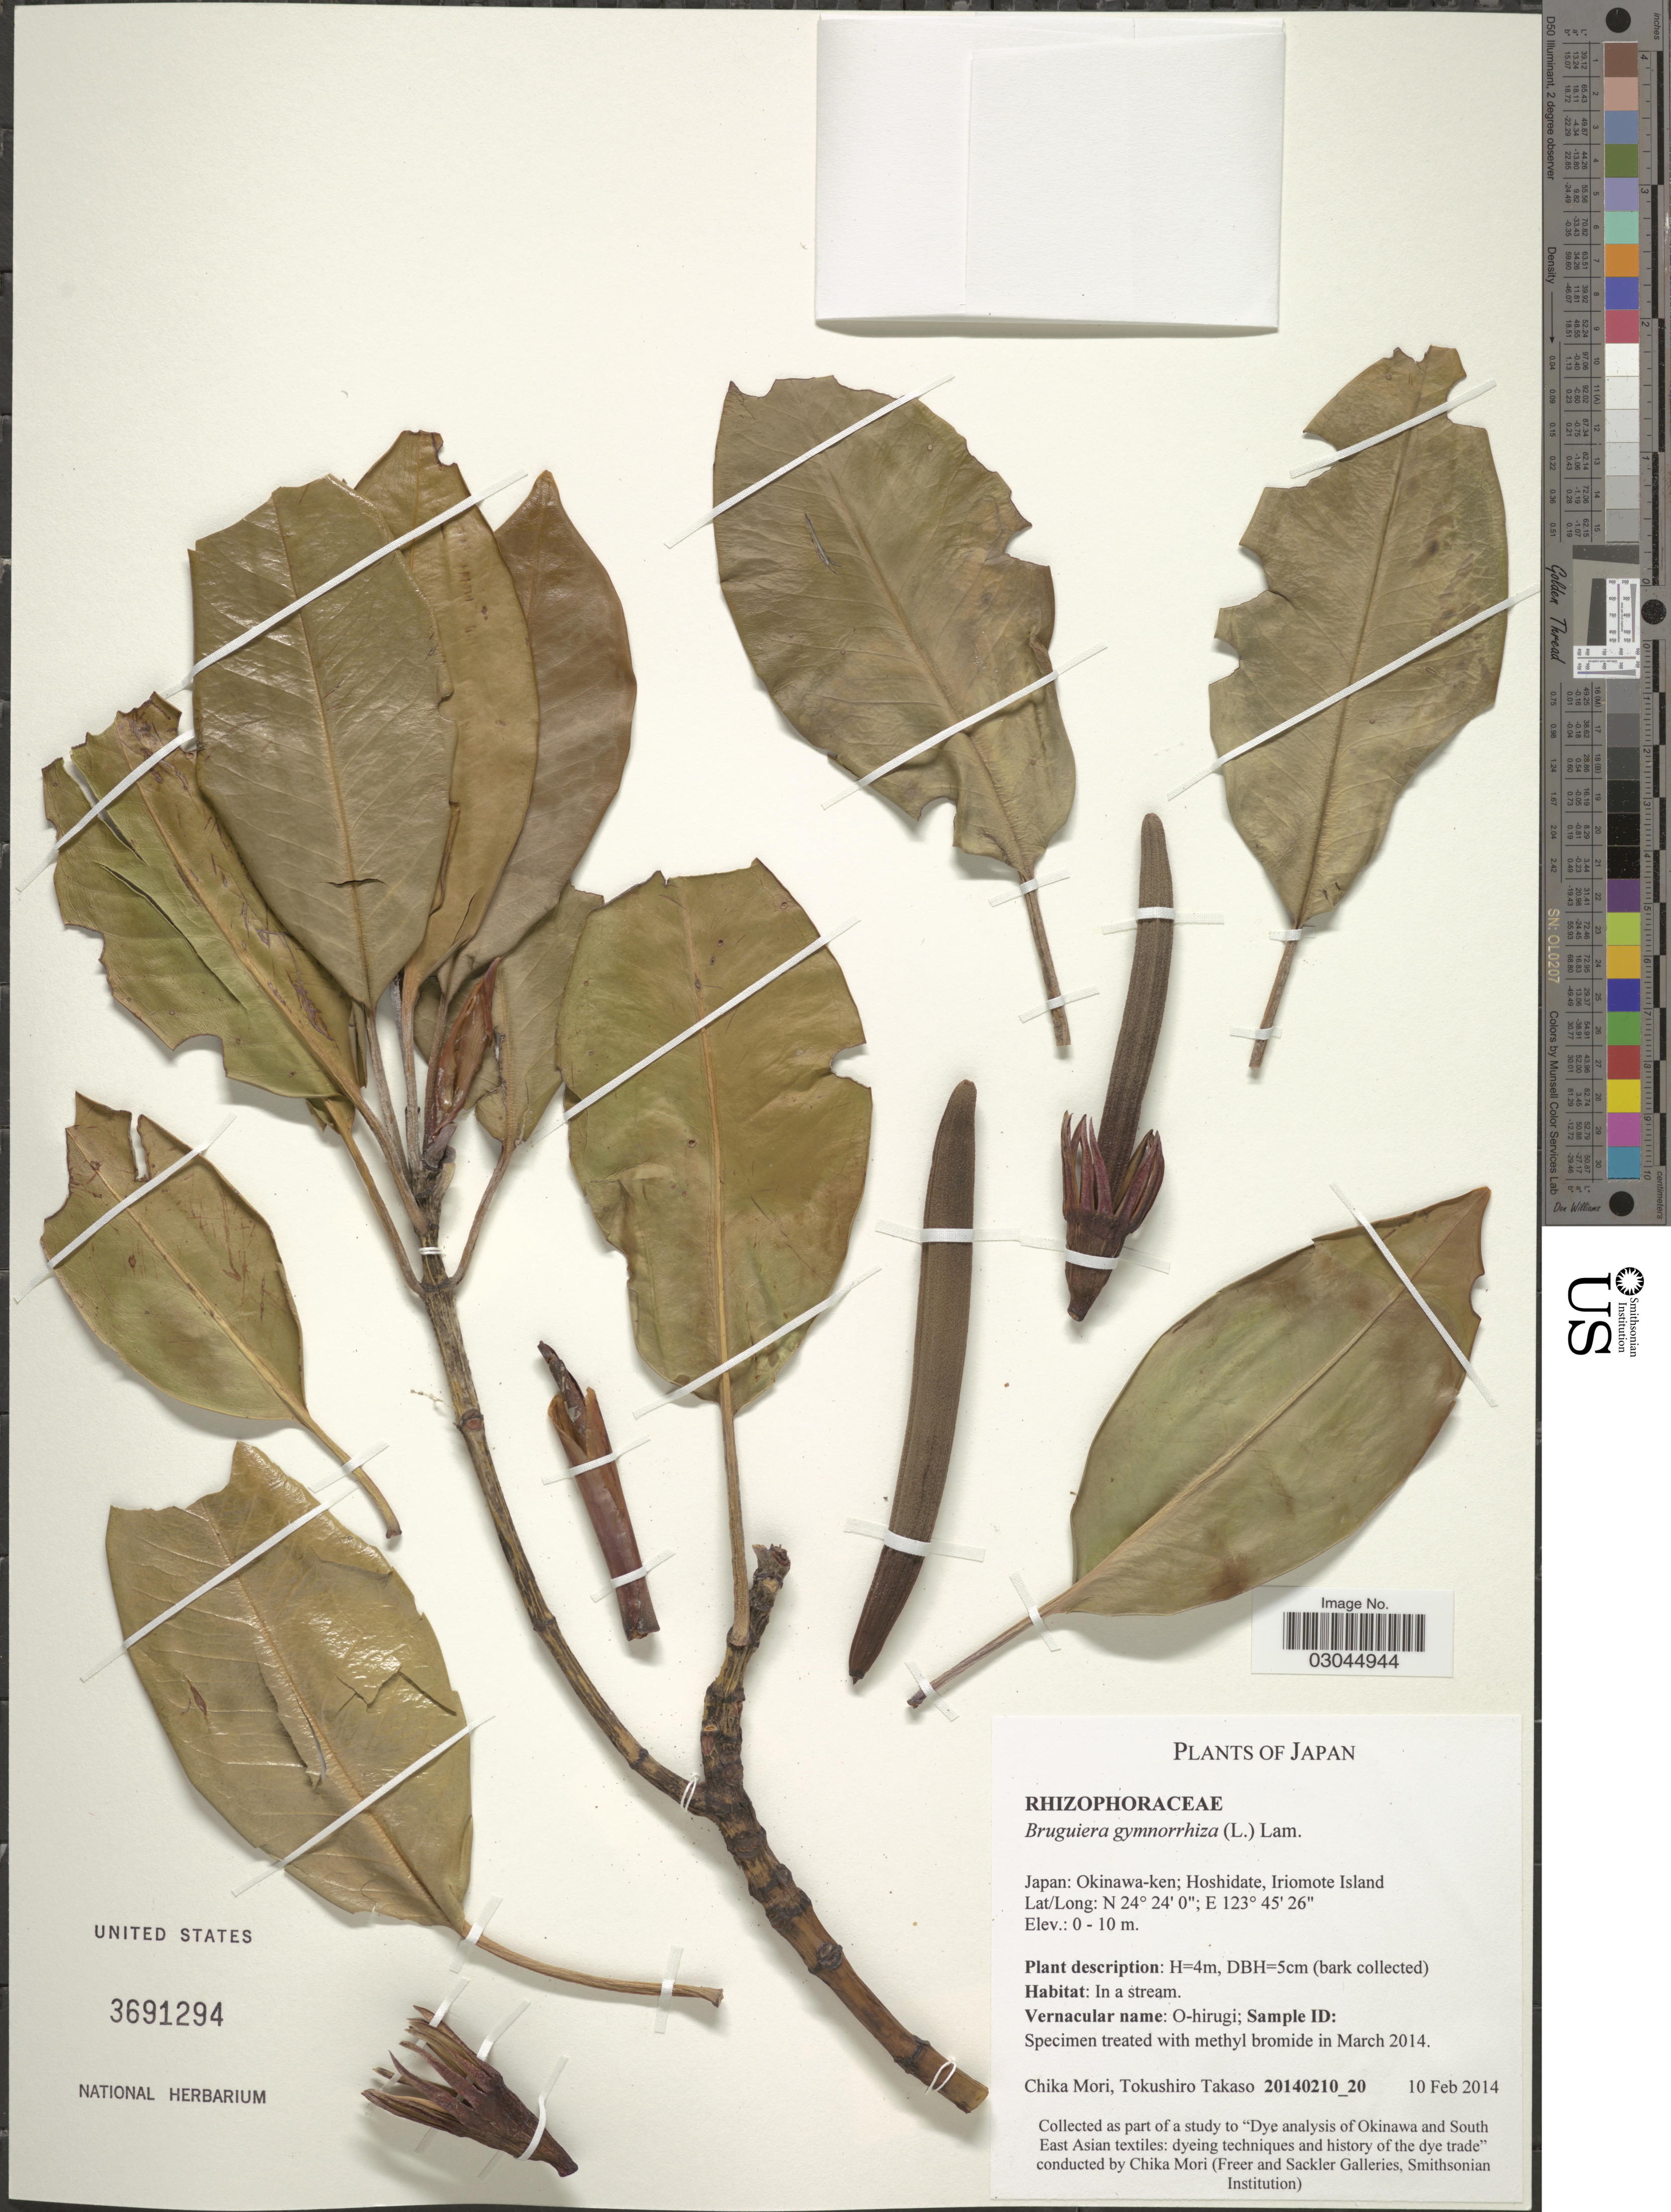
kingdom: Plantae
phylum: Tracheophyta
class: Magnoliopsida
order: Malpighiales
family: Rhizophoraceae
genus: Bruguiera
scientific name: Bruguiera gymnorhiza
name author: (L.) Savigny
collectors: C. Mori & T. Takaso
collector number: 20140210-20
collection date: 2014-02-10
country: Japan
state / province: Okinawa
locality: Okinawa-ken; Hoshidate, Iriomote Island.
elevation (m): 0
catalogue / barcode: US 3691294